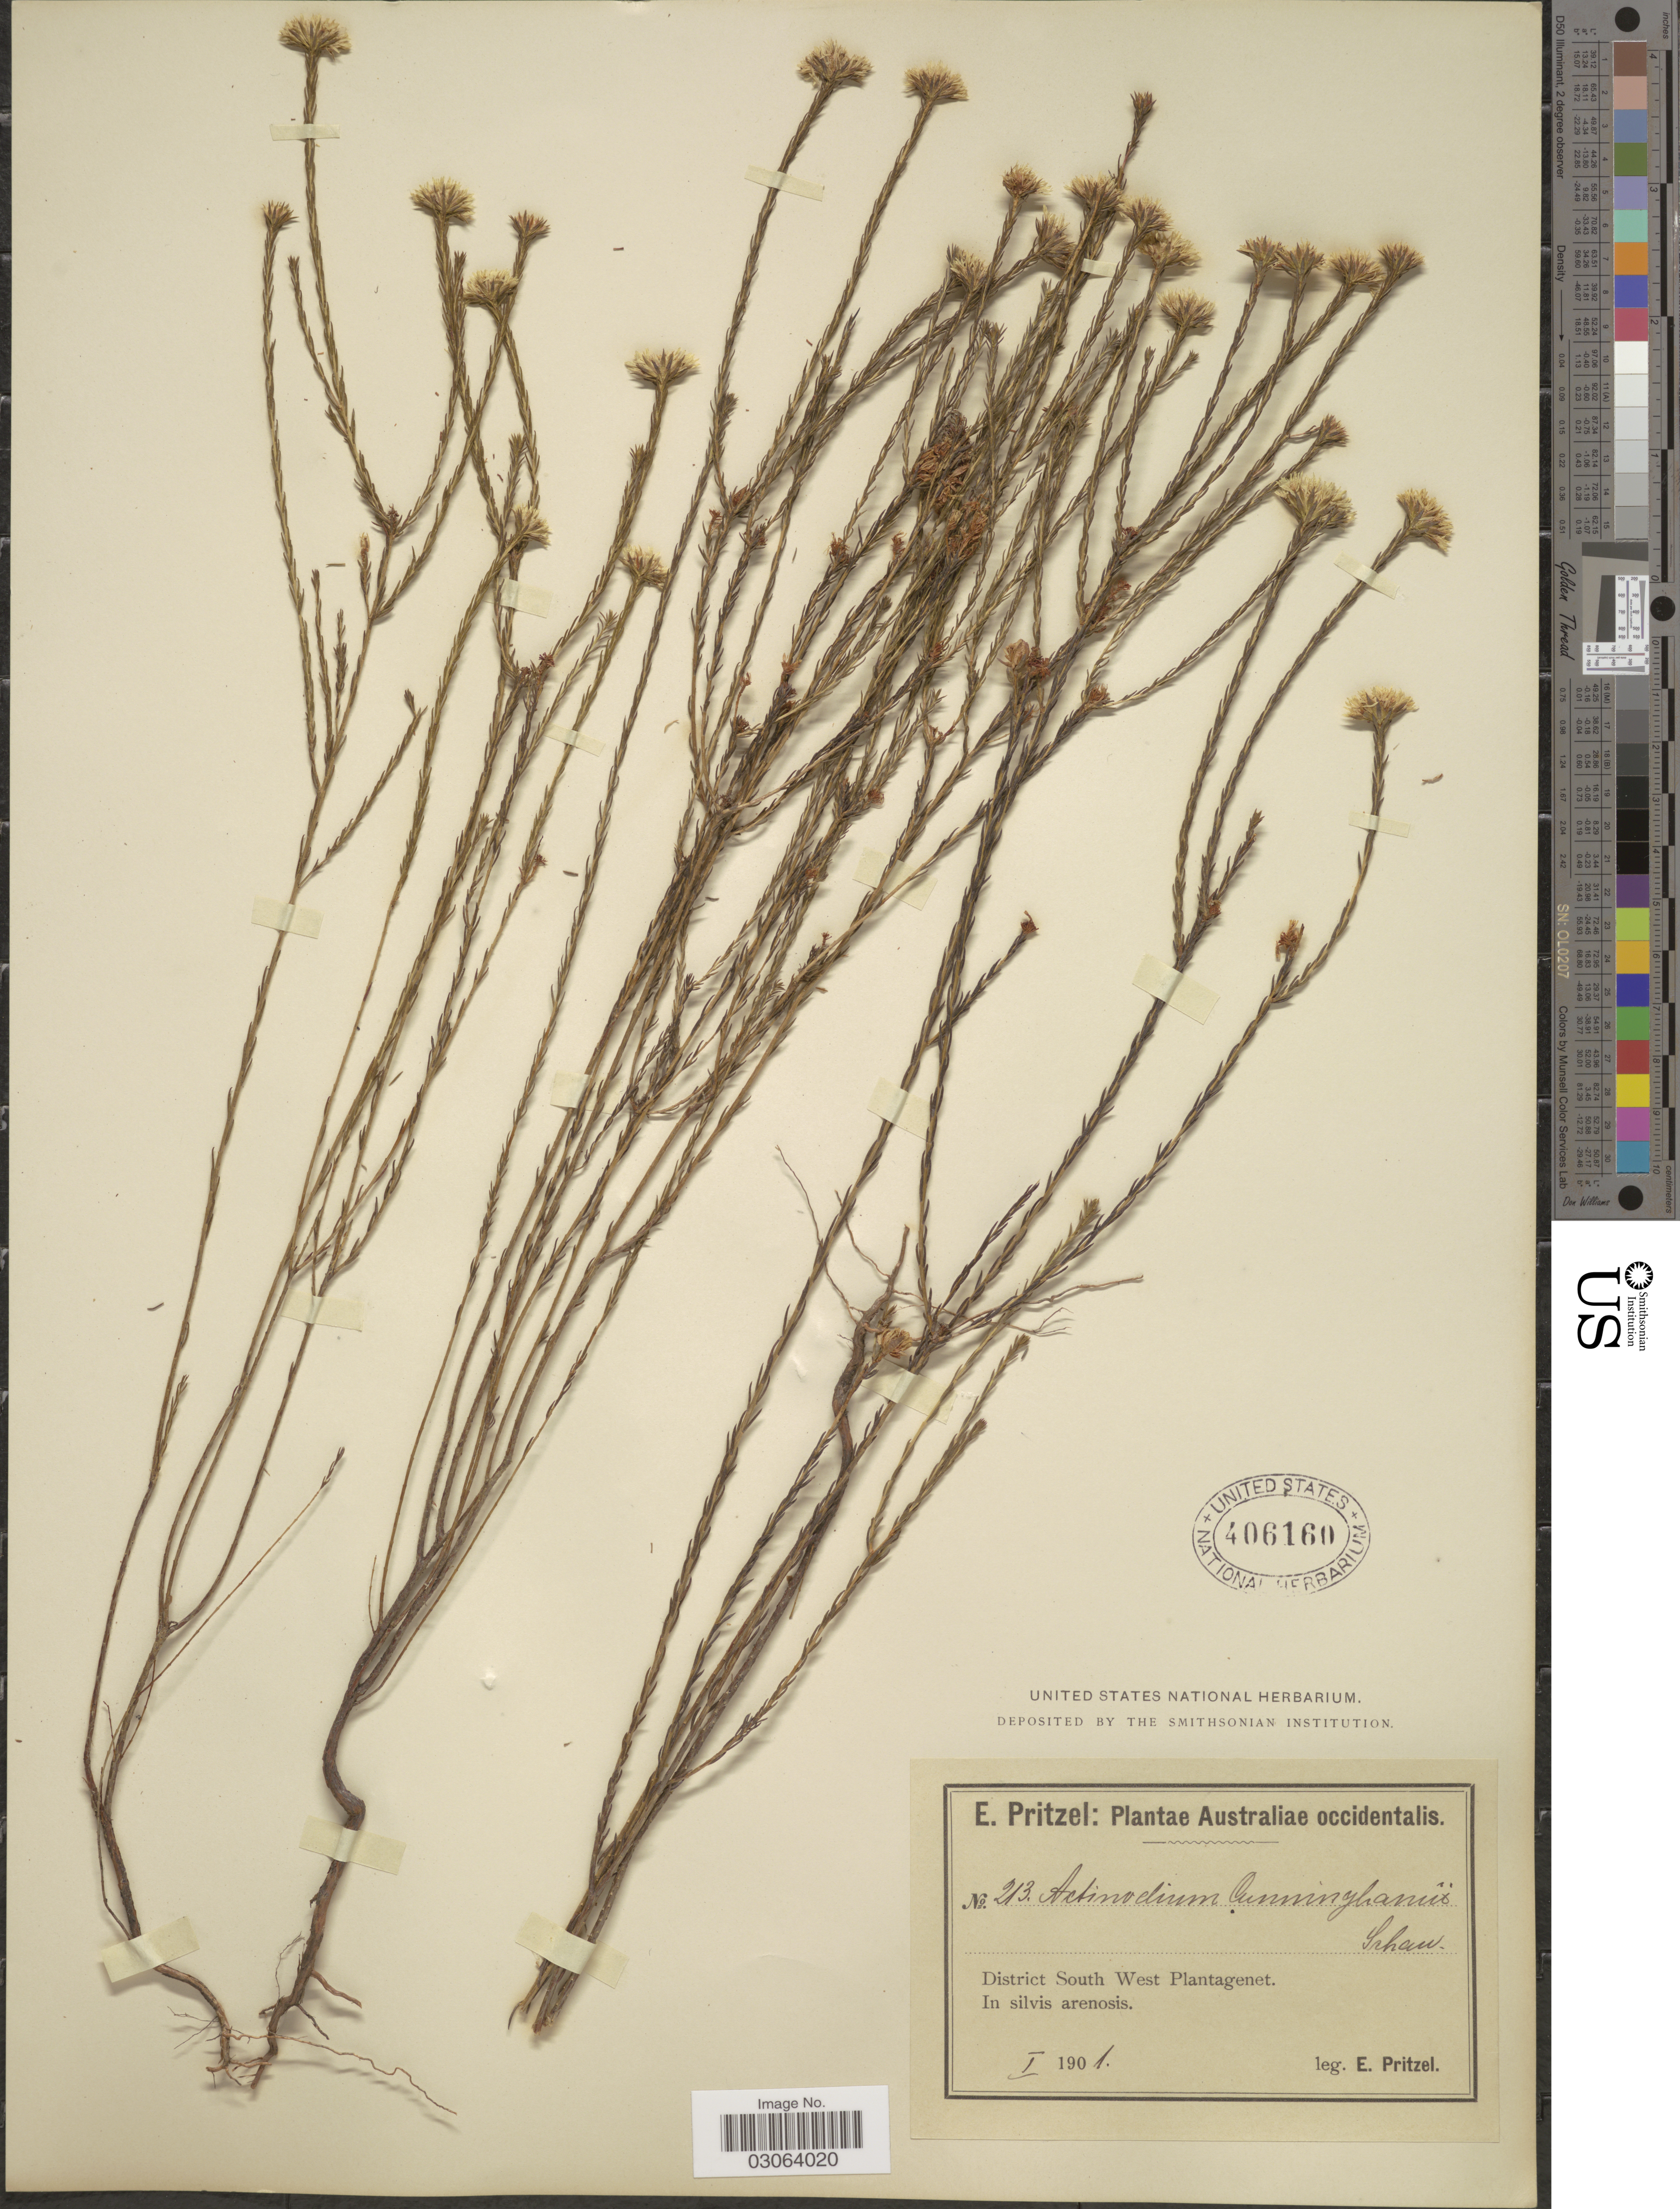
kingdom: Plantae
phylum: Tracheophyta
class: Magnoliopsida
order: Myrtales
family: Myrtaceae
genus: Actinodium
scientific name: Actinodium cunninghamii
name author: Schauer ex Lindl.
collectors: E. G. Pritzel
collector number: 213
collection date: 1901-01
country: Australia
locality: Australiae occidentalis, District South West Plantagenet.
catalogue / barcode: US 406160